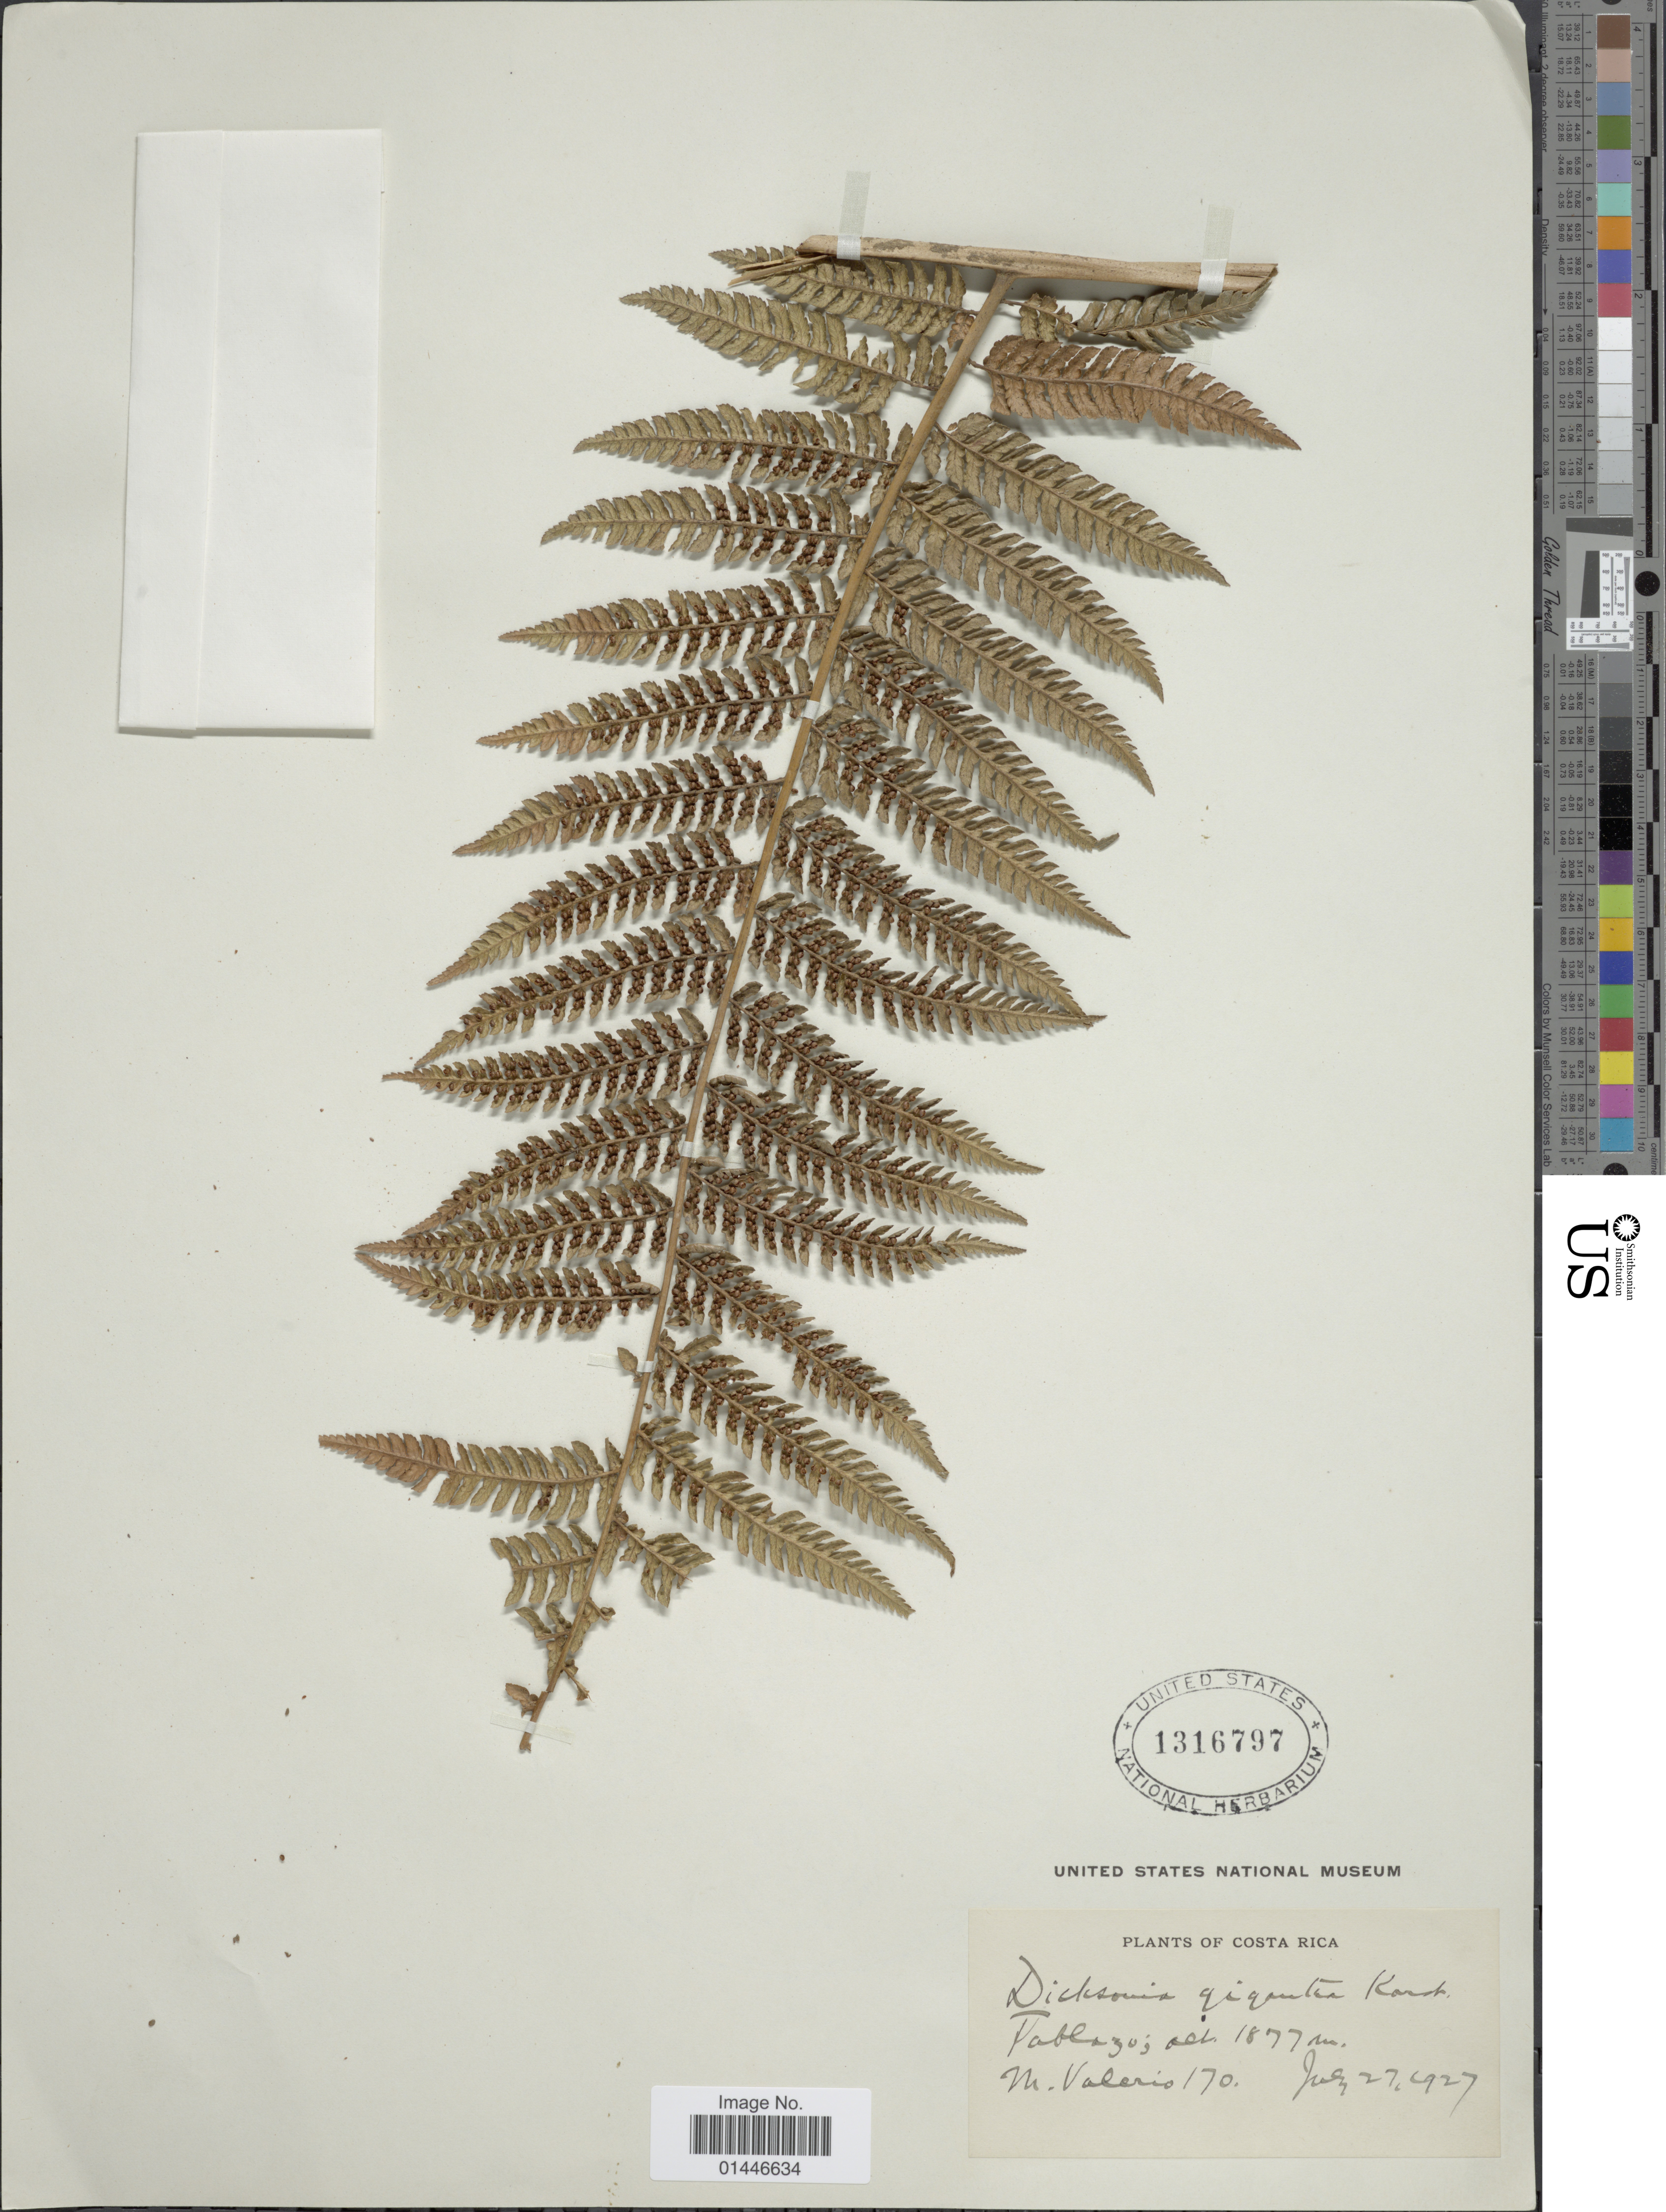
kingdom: Plantae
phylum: Tracheophyta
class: Polypodiopsida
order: Cyatheales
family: Dicksoniaceae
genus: Dicksonia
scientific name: Dicksonia gigantea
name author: H. Karst.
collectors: M. Valerio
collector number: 170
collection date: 1927-07-27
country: Costa Rica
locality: Tablazo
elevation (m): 1877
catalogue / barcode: US 1316797